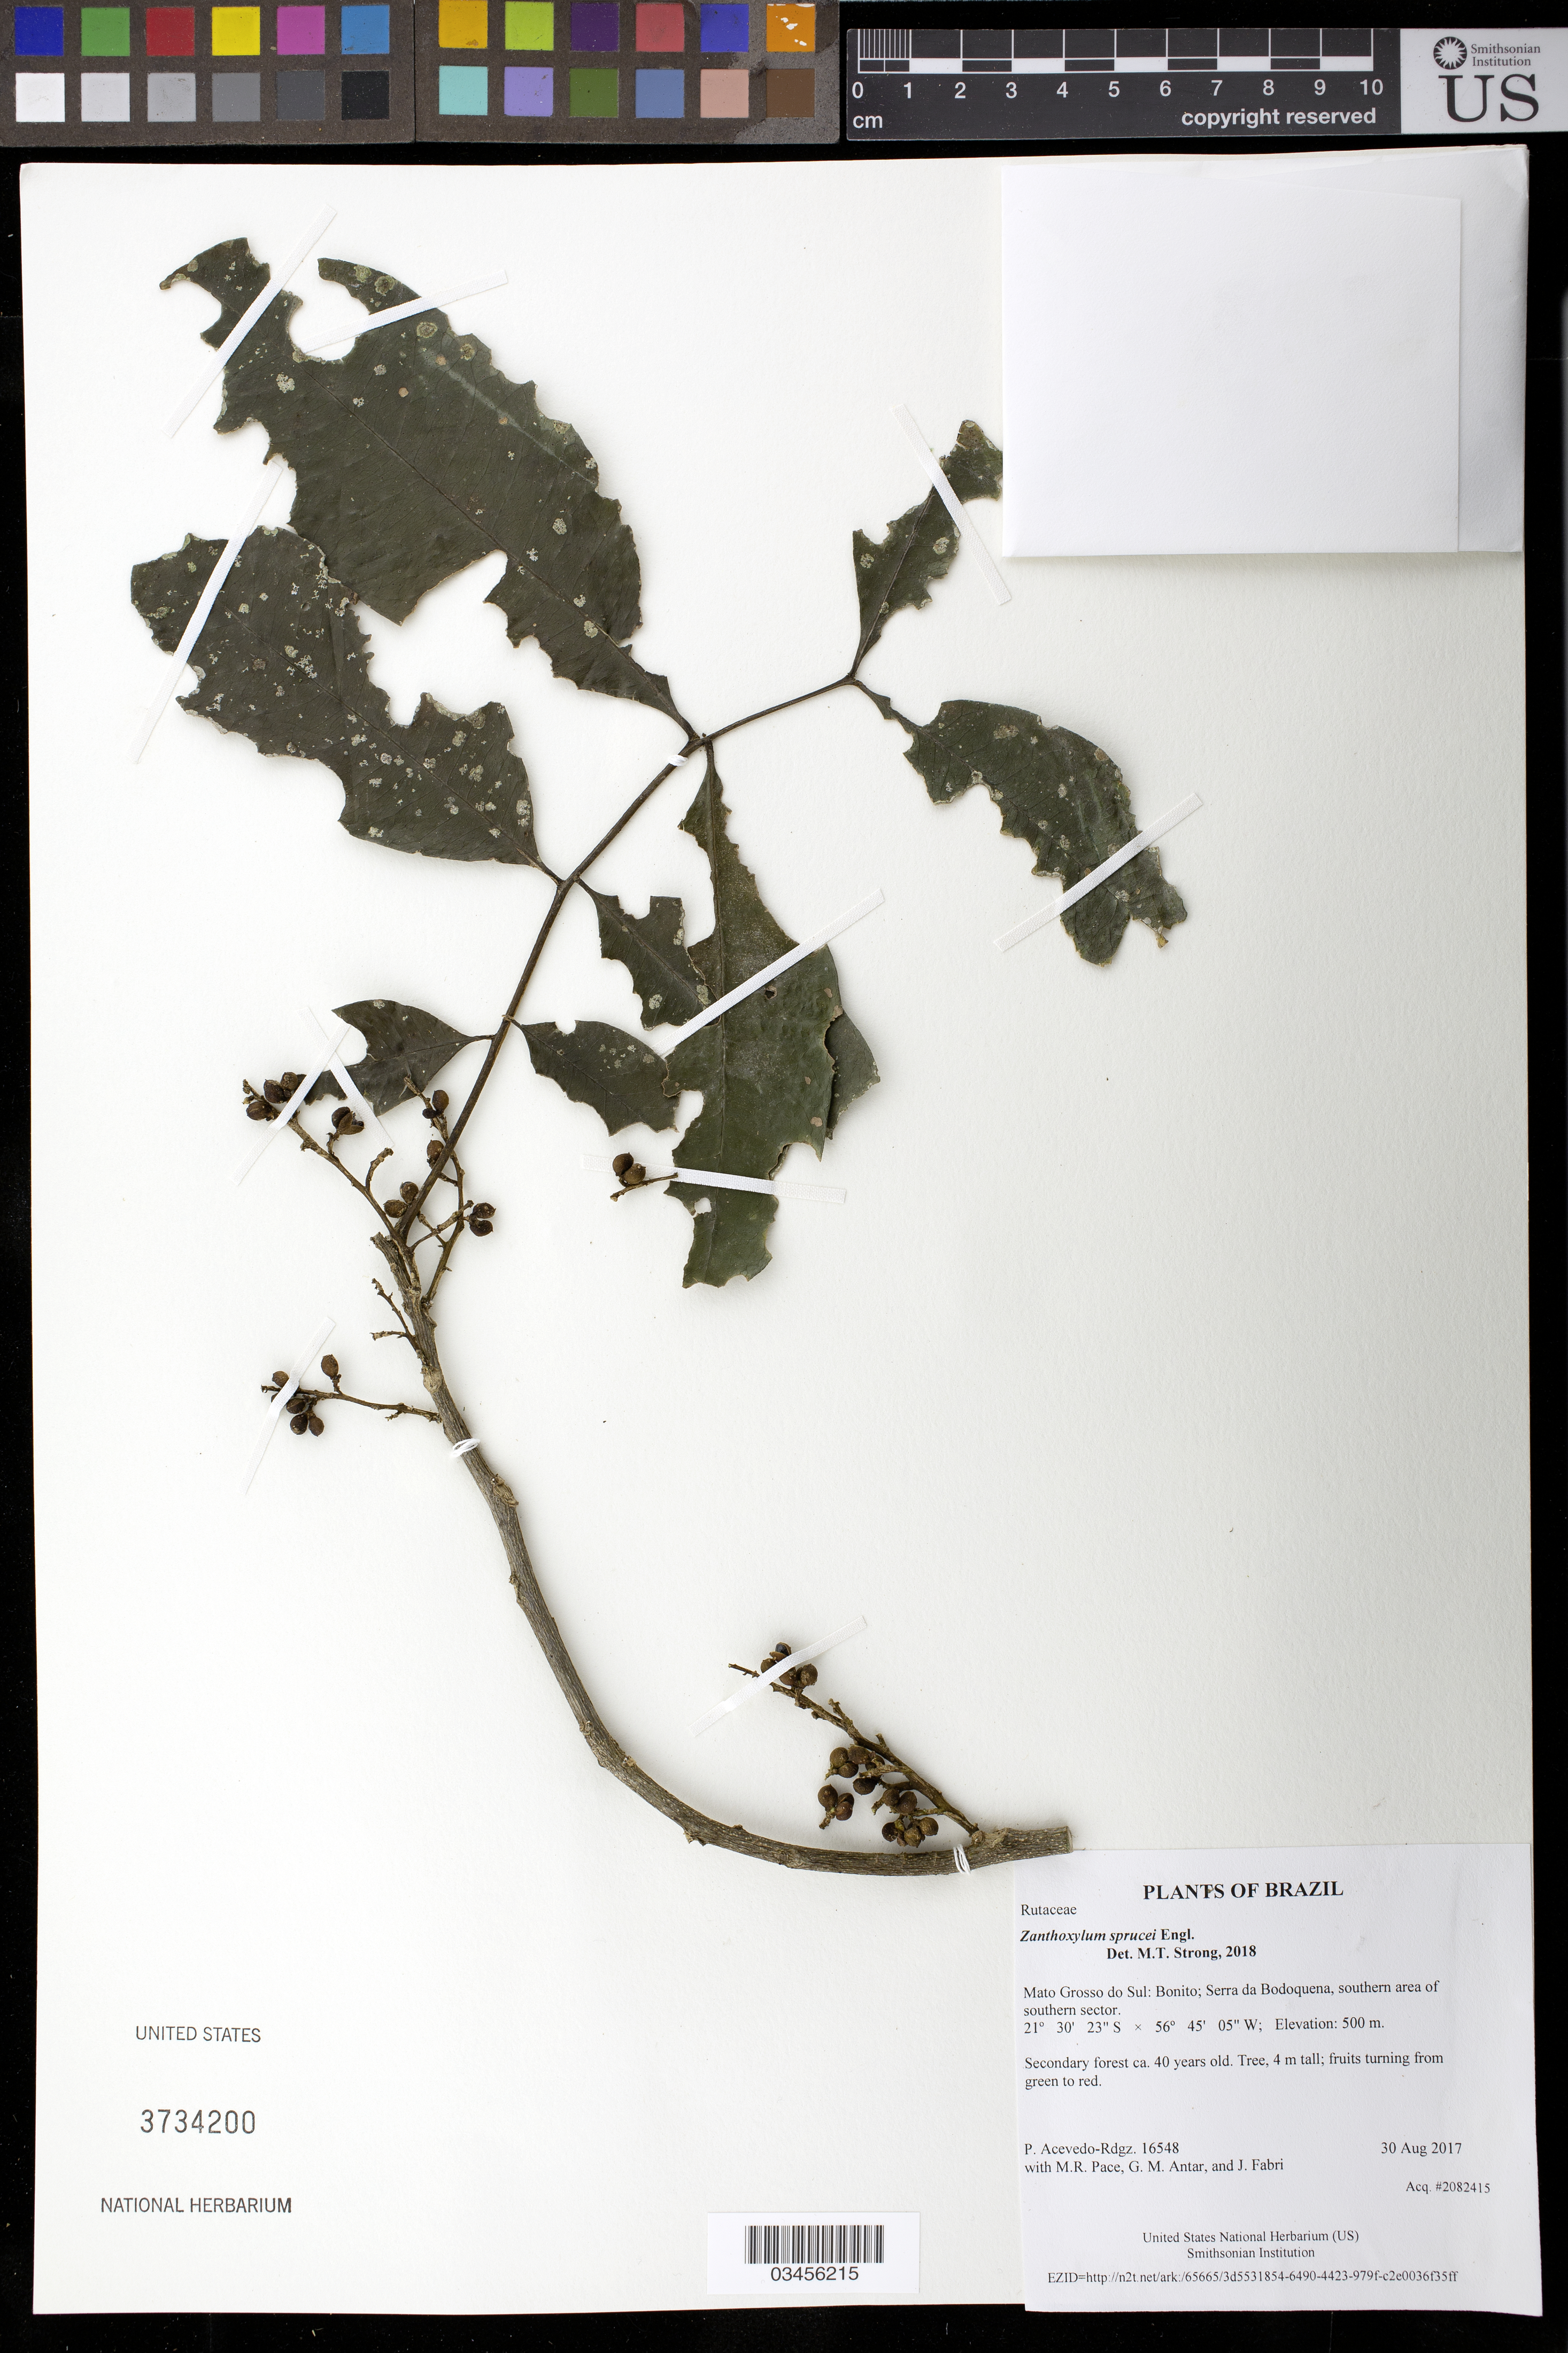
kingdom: Plantae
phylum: Tracheophyta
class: Magnoliopsida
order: Sapindales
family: Rutaceae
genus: Zanthoxylum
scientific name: Zanthoxylum sprucei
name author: Engl.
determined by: Strong, Mark T., (BOT), Smithsonian Institution - National Museum of Natural History (UNITED STATES)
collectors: P. Acevedo-Rodr., M. R. Pace, G. M. Antar & J. Fabri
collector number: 16548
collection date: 2017-08-30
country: Brazil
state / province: Mato Grosso do Sul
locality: Bonito; Serra da Bodoquena, southern area of southern sector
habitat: Secondary forest ca. 40 years old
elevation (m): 500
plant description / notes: US, NY, K, MO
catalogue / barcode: US 3734200